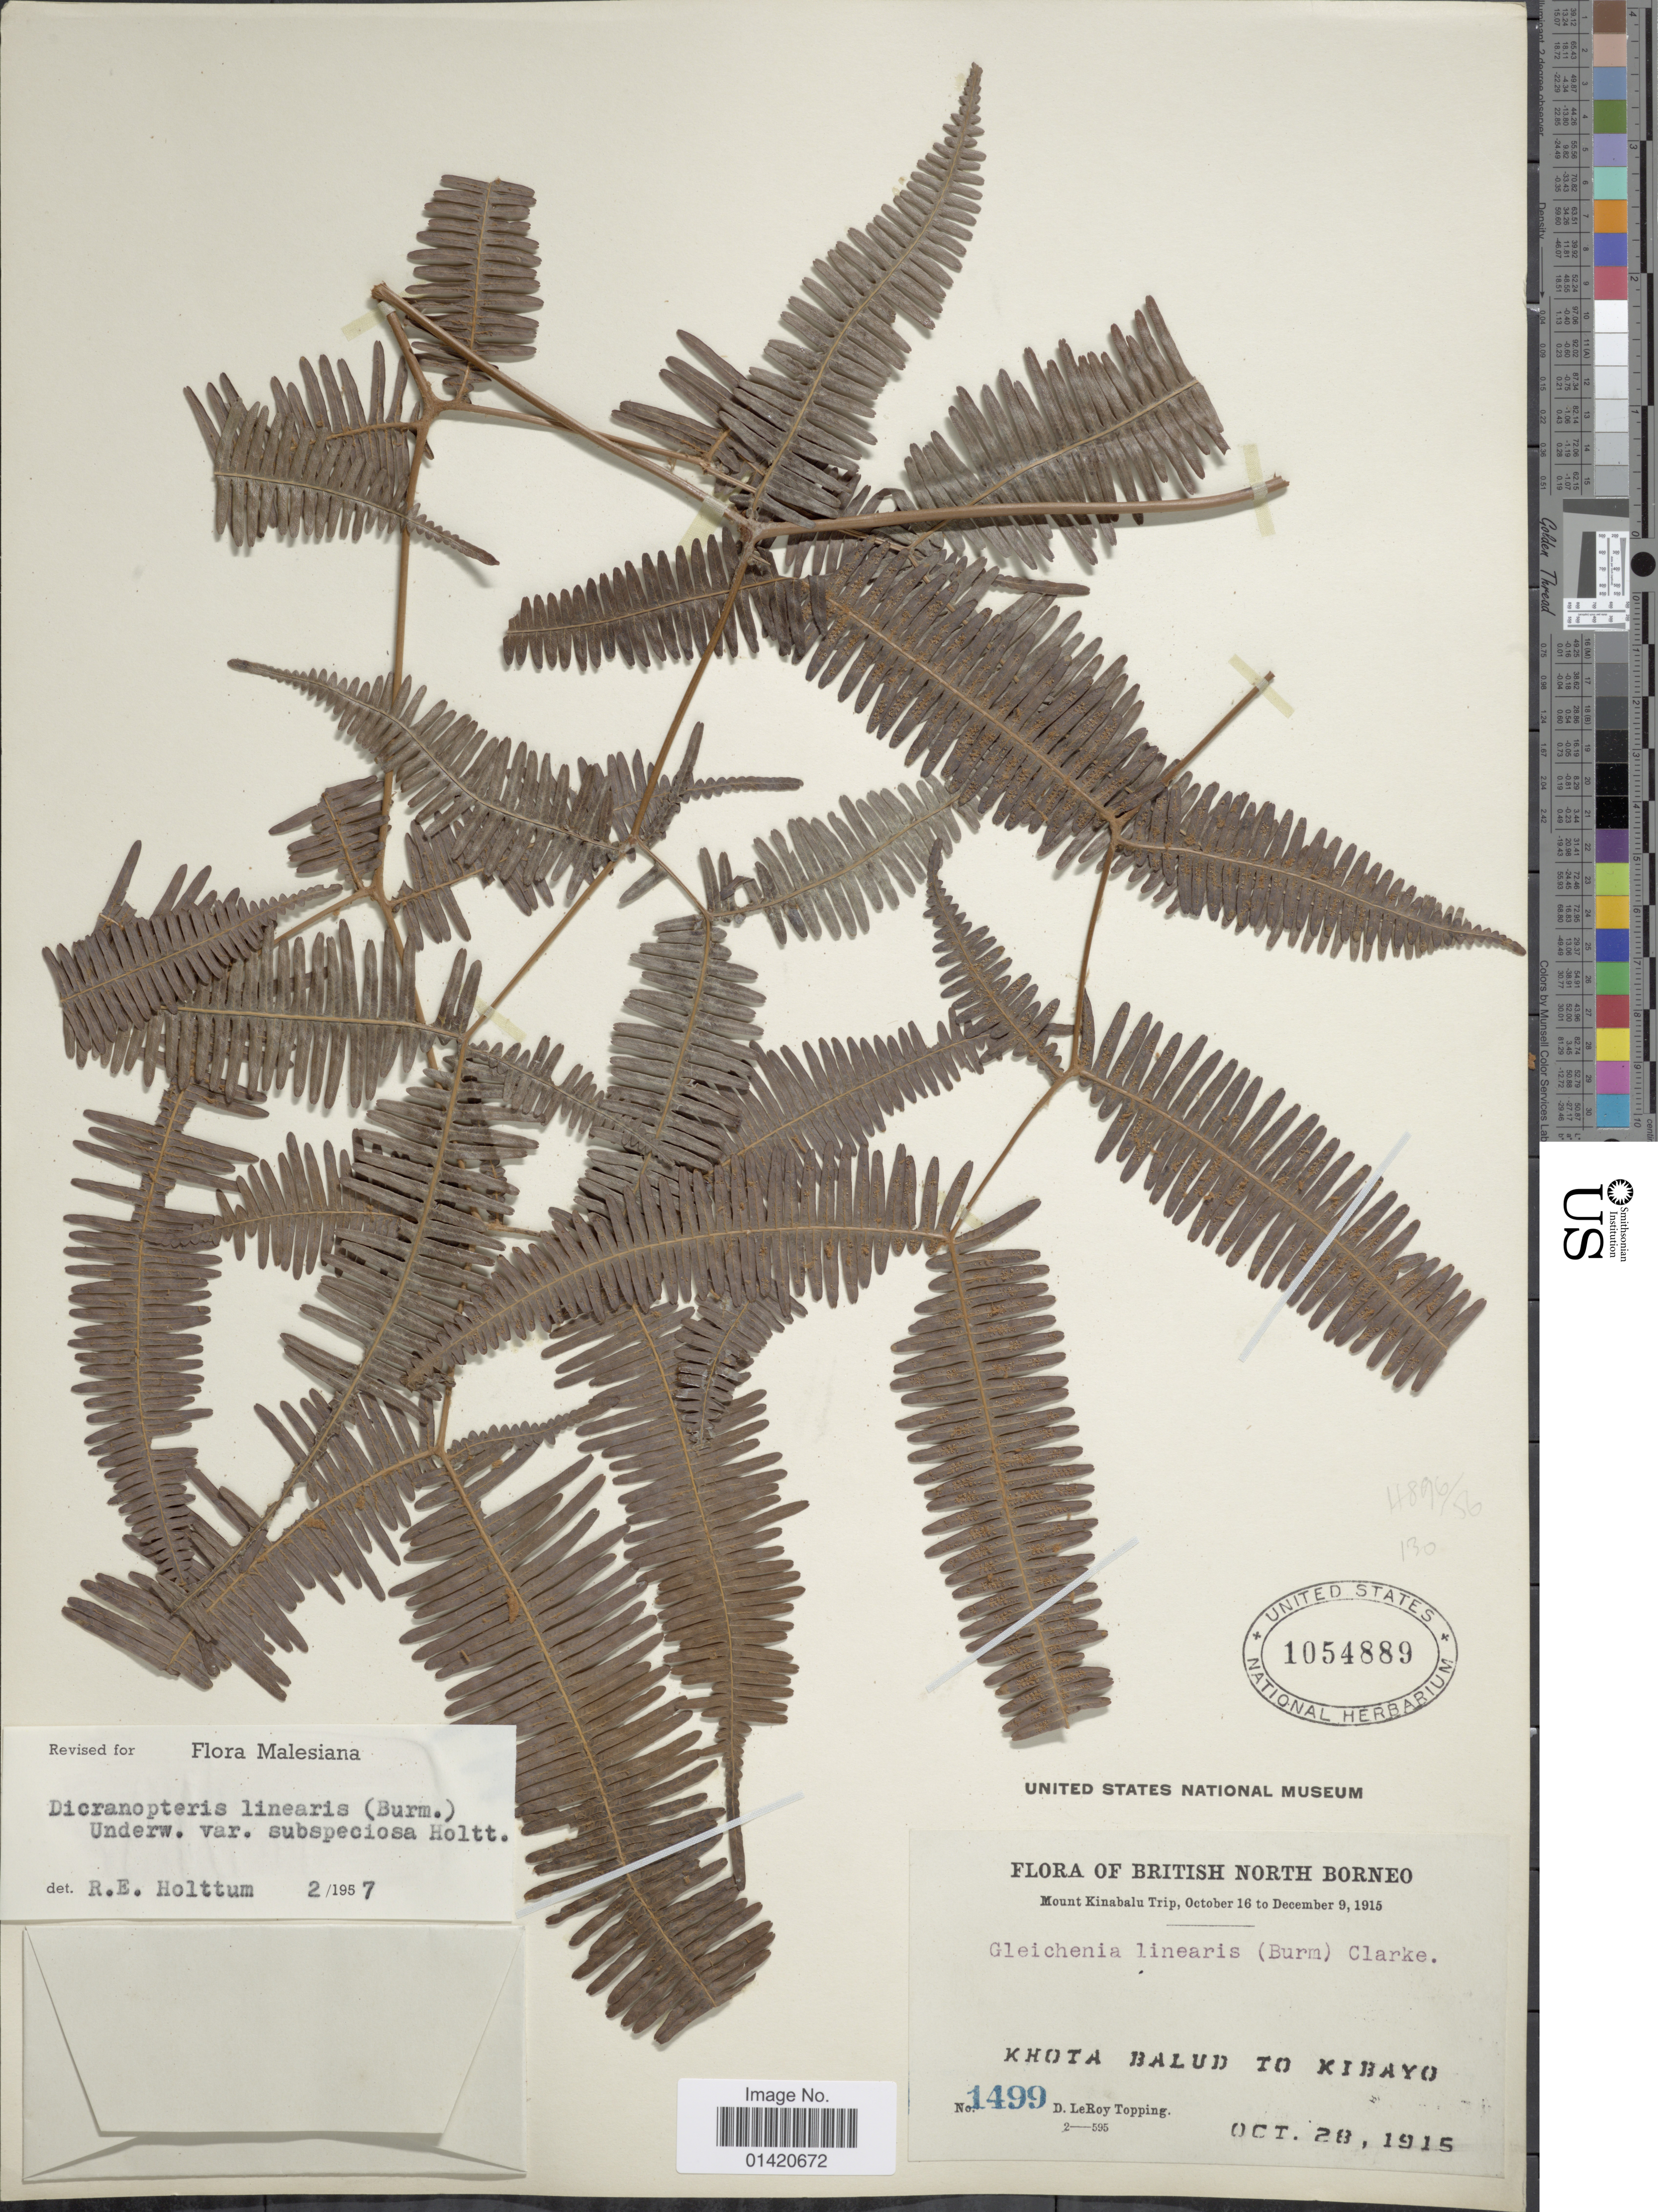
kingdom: Plantae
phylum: Tracheophyta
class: Polypodiopsida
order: Gleicheniales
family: Gleicheniaceae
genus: Dicranopteris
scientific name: Dicranopteris linearis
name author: (Burm. f.) Underw.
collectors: D. L. Topping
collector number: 1499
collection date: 1915-10-28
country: Malaysia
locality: British North Borneo, Khota Balud to Kibayo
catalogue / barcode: US 1054889